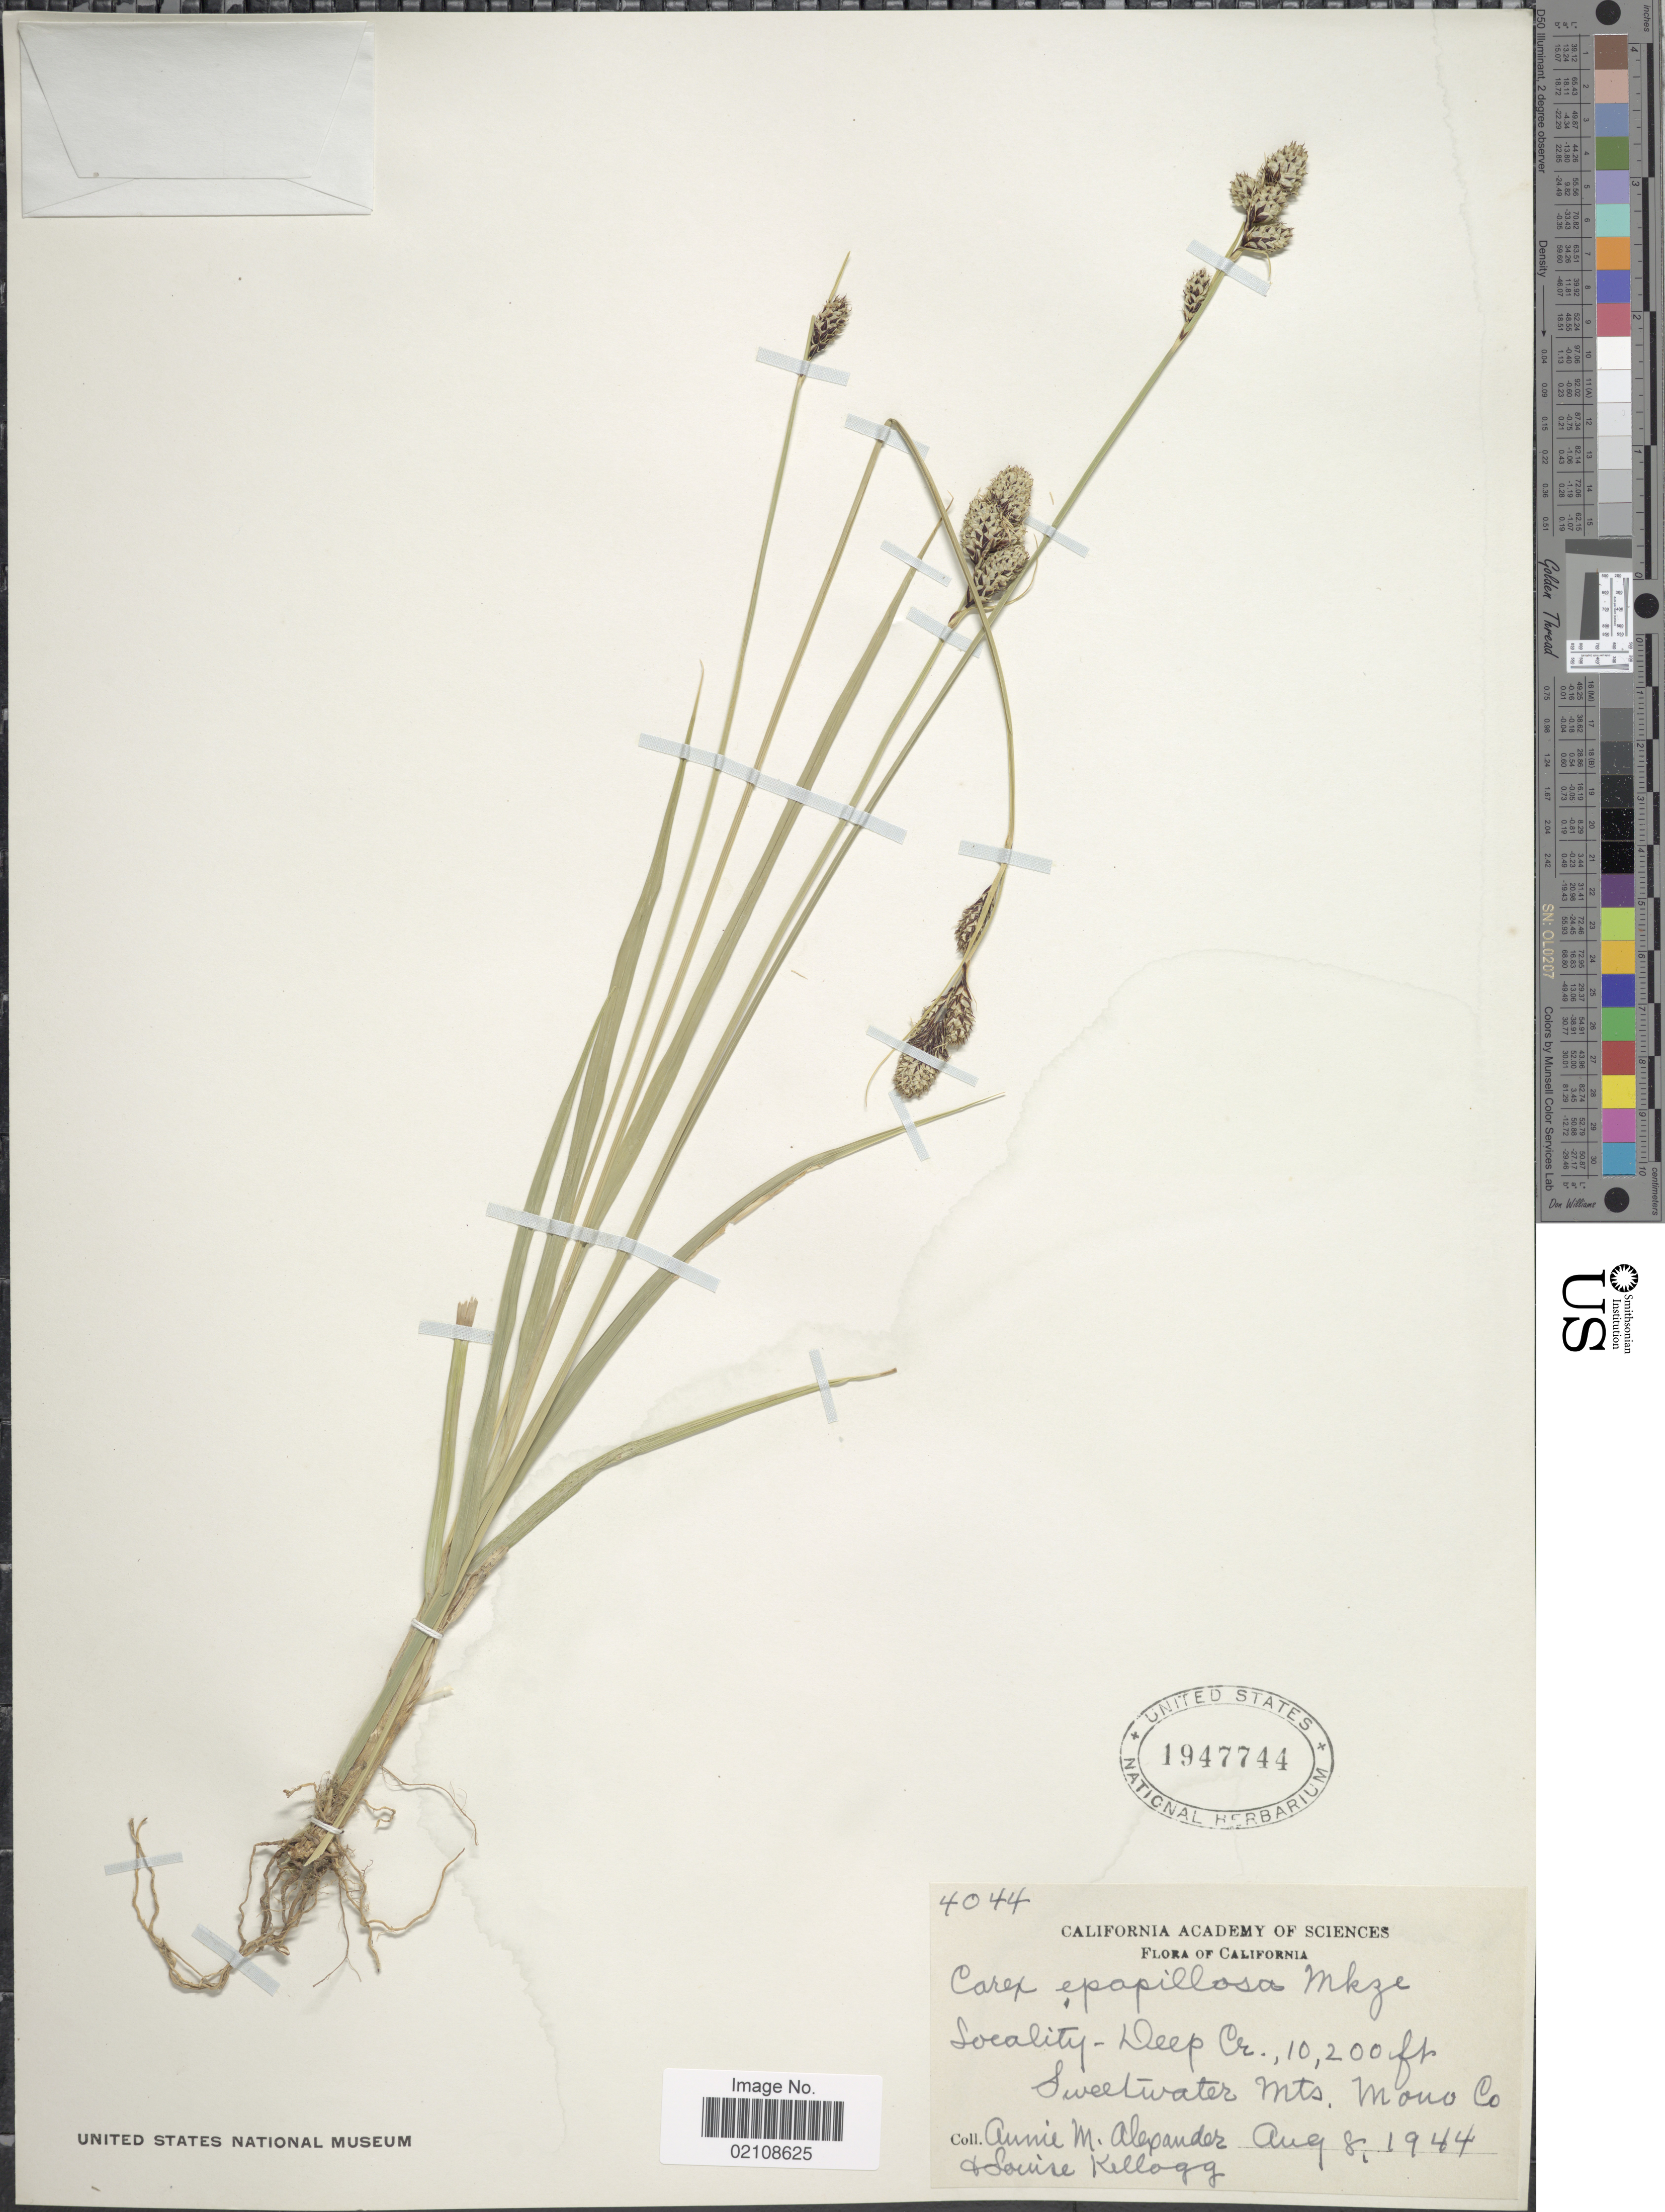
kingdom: Plantae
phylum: Tracheophyta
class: Liliopsida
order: Poales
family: Cyperaceae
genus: Carex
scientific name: Carex epapillosa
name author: Mack.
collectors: A. M. Alexander & L. Kellogg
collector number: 4044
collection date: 1944-08-08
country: United States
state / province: California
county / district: Mono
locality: Deep Cr., Sweetwater Mts., Mono Co.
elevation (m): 3109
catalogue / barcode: US 1947744